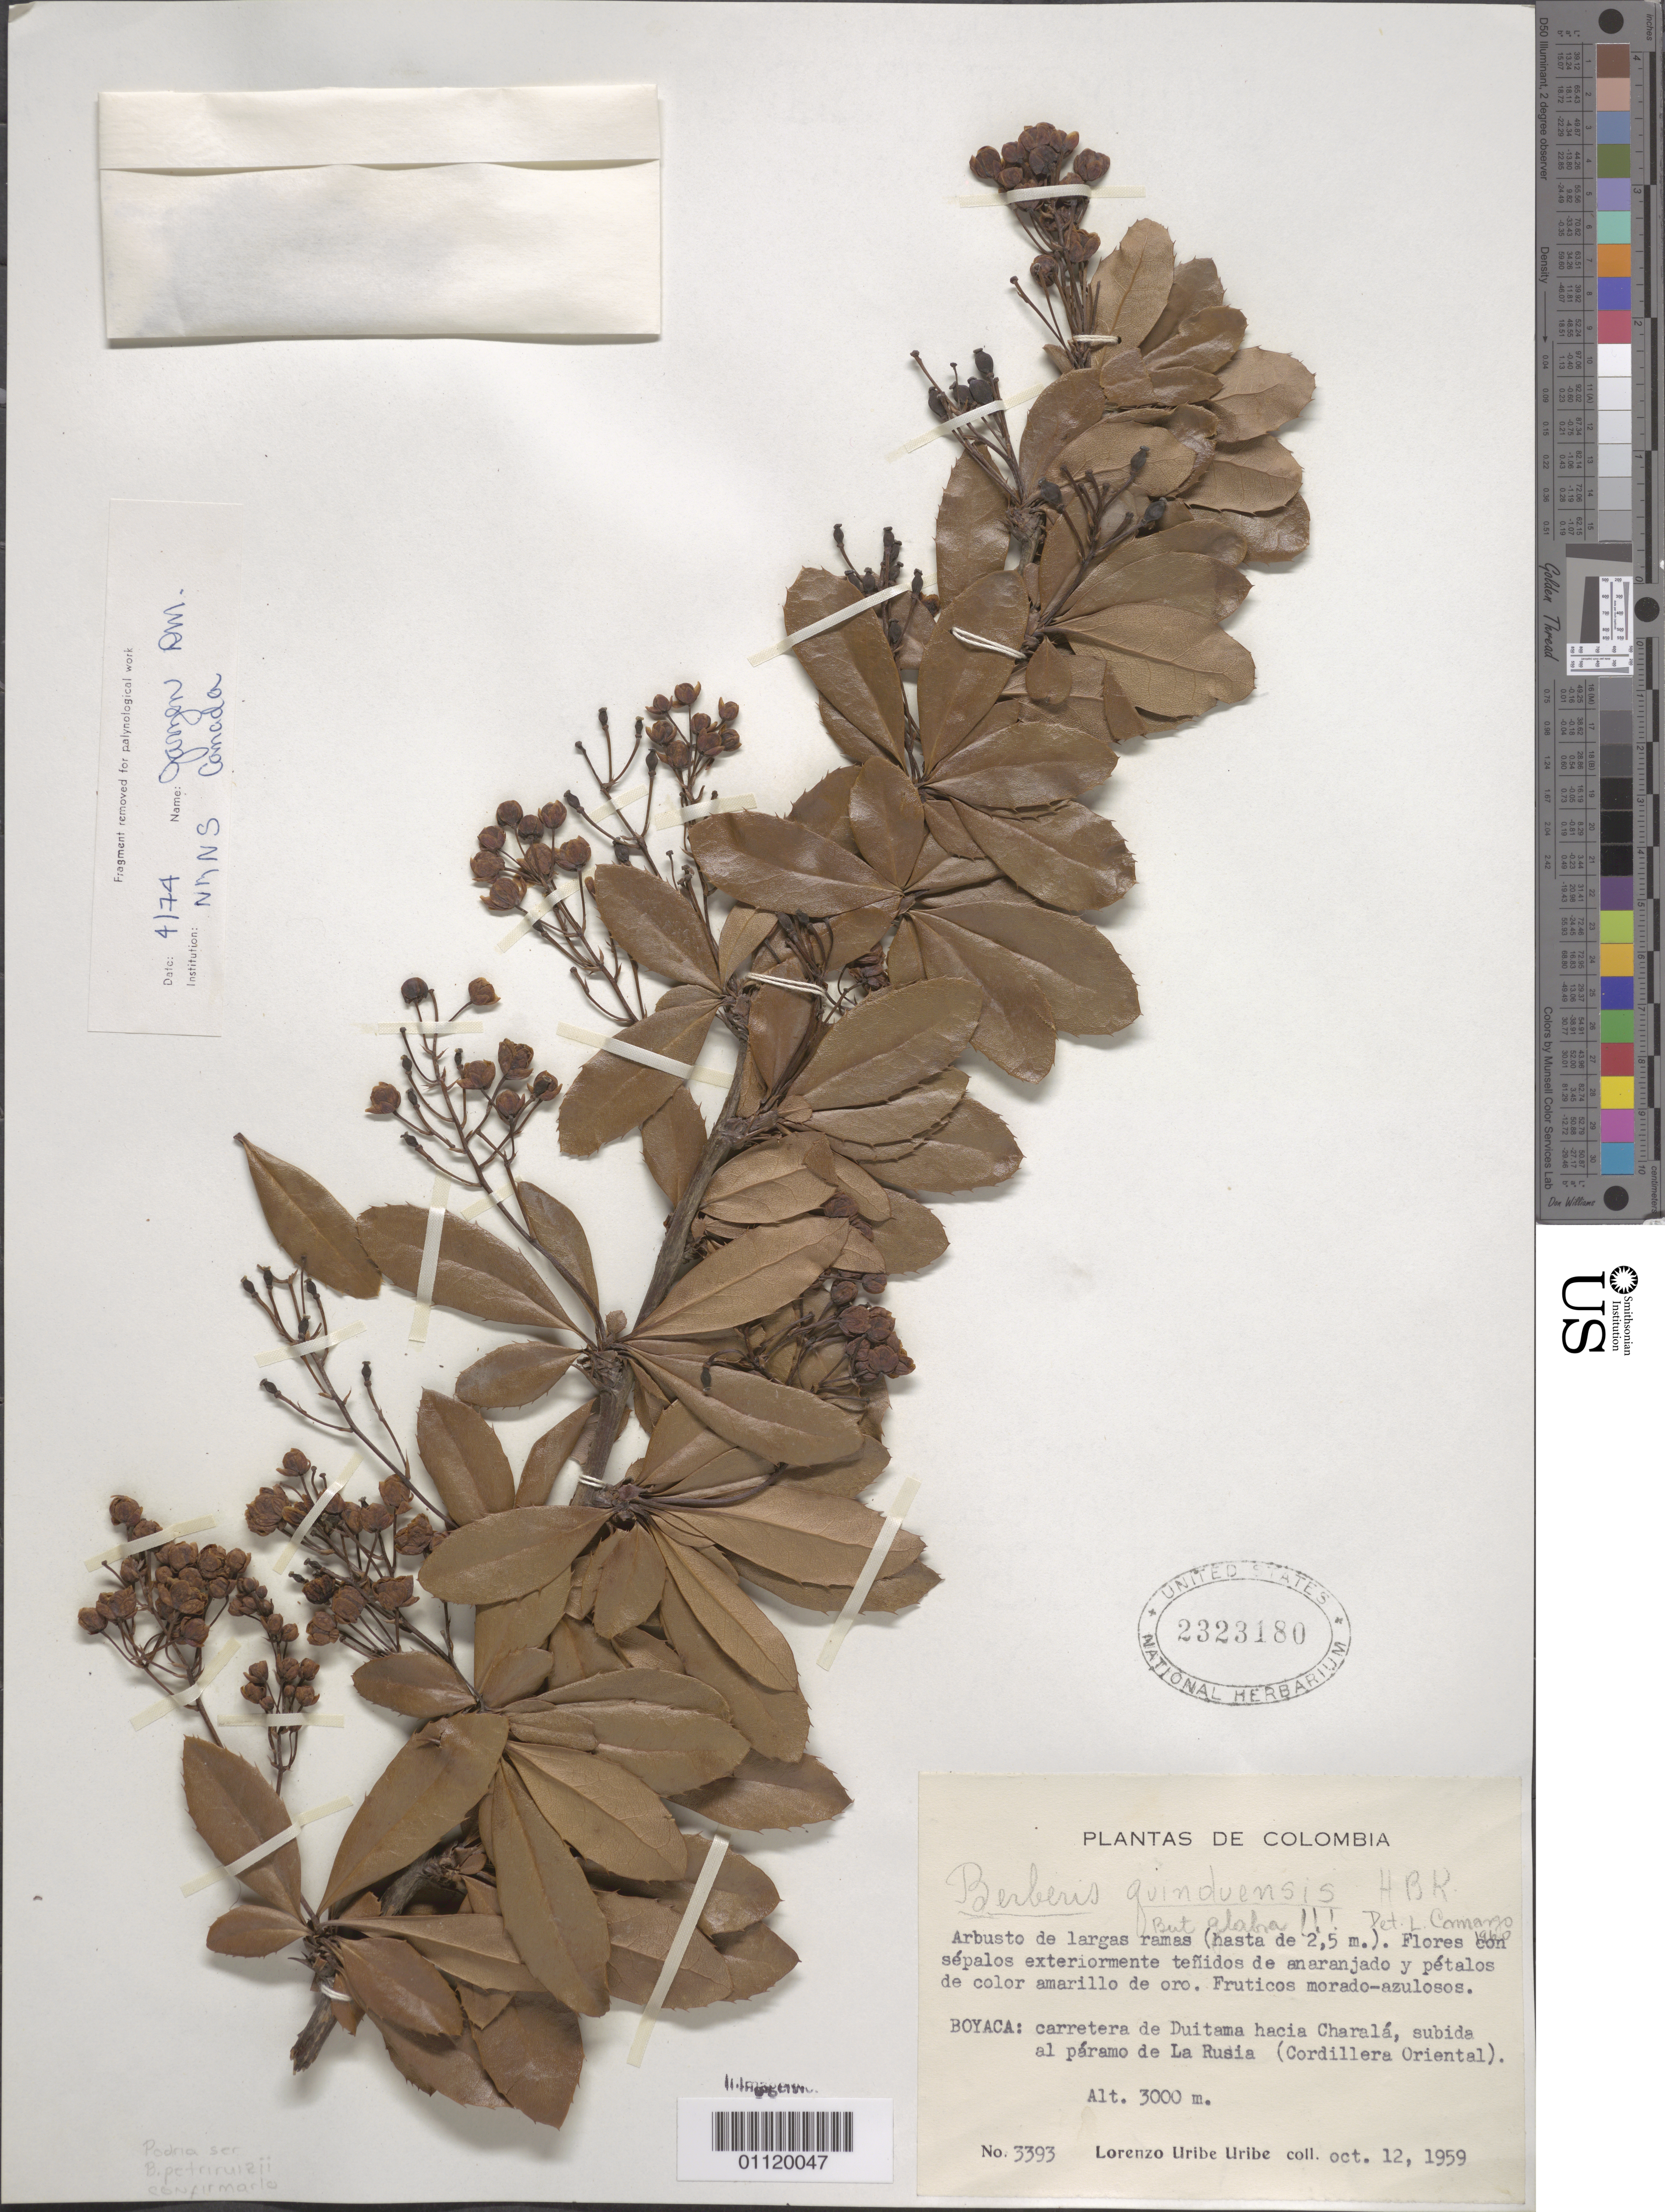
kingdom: Plantae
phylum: Tracheophyta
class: Magnoliopsida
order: Ranunculales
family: Berberidaceae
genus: Berberis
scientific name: Berberis quindiuensis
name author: Kunth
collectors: L. Uribe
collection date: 1959-10-12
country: Colombia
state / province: Boyacá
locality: Cordillera Oriental. Road of Duitama towards Charala, climbing up to the paramo of the Russia.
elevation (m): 3000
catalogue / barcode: US 2323180